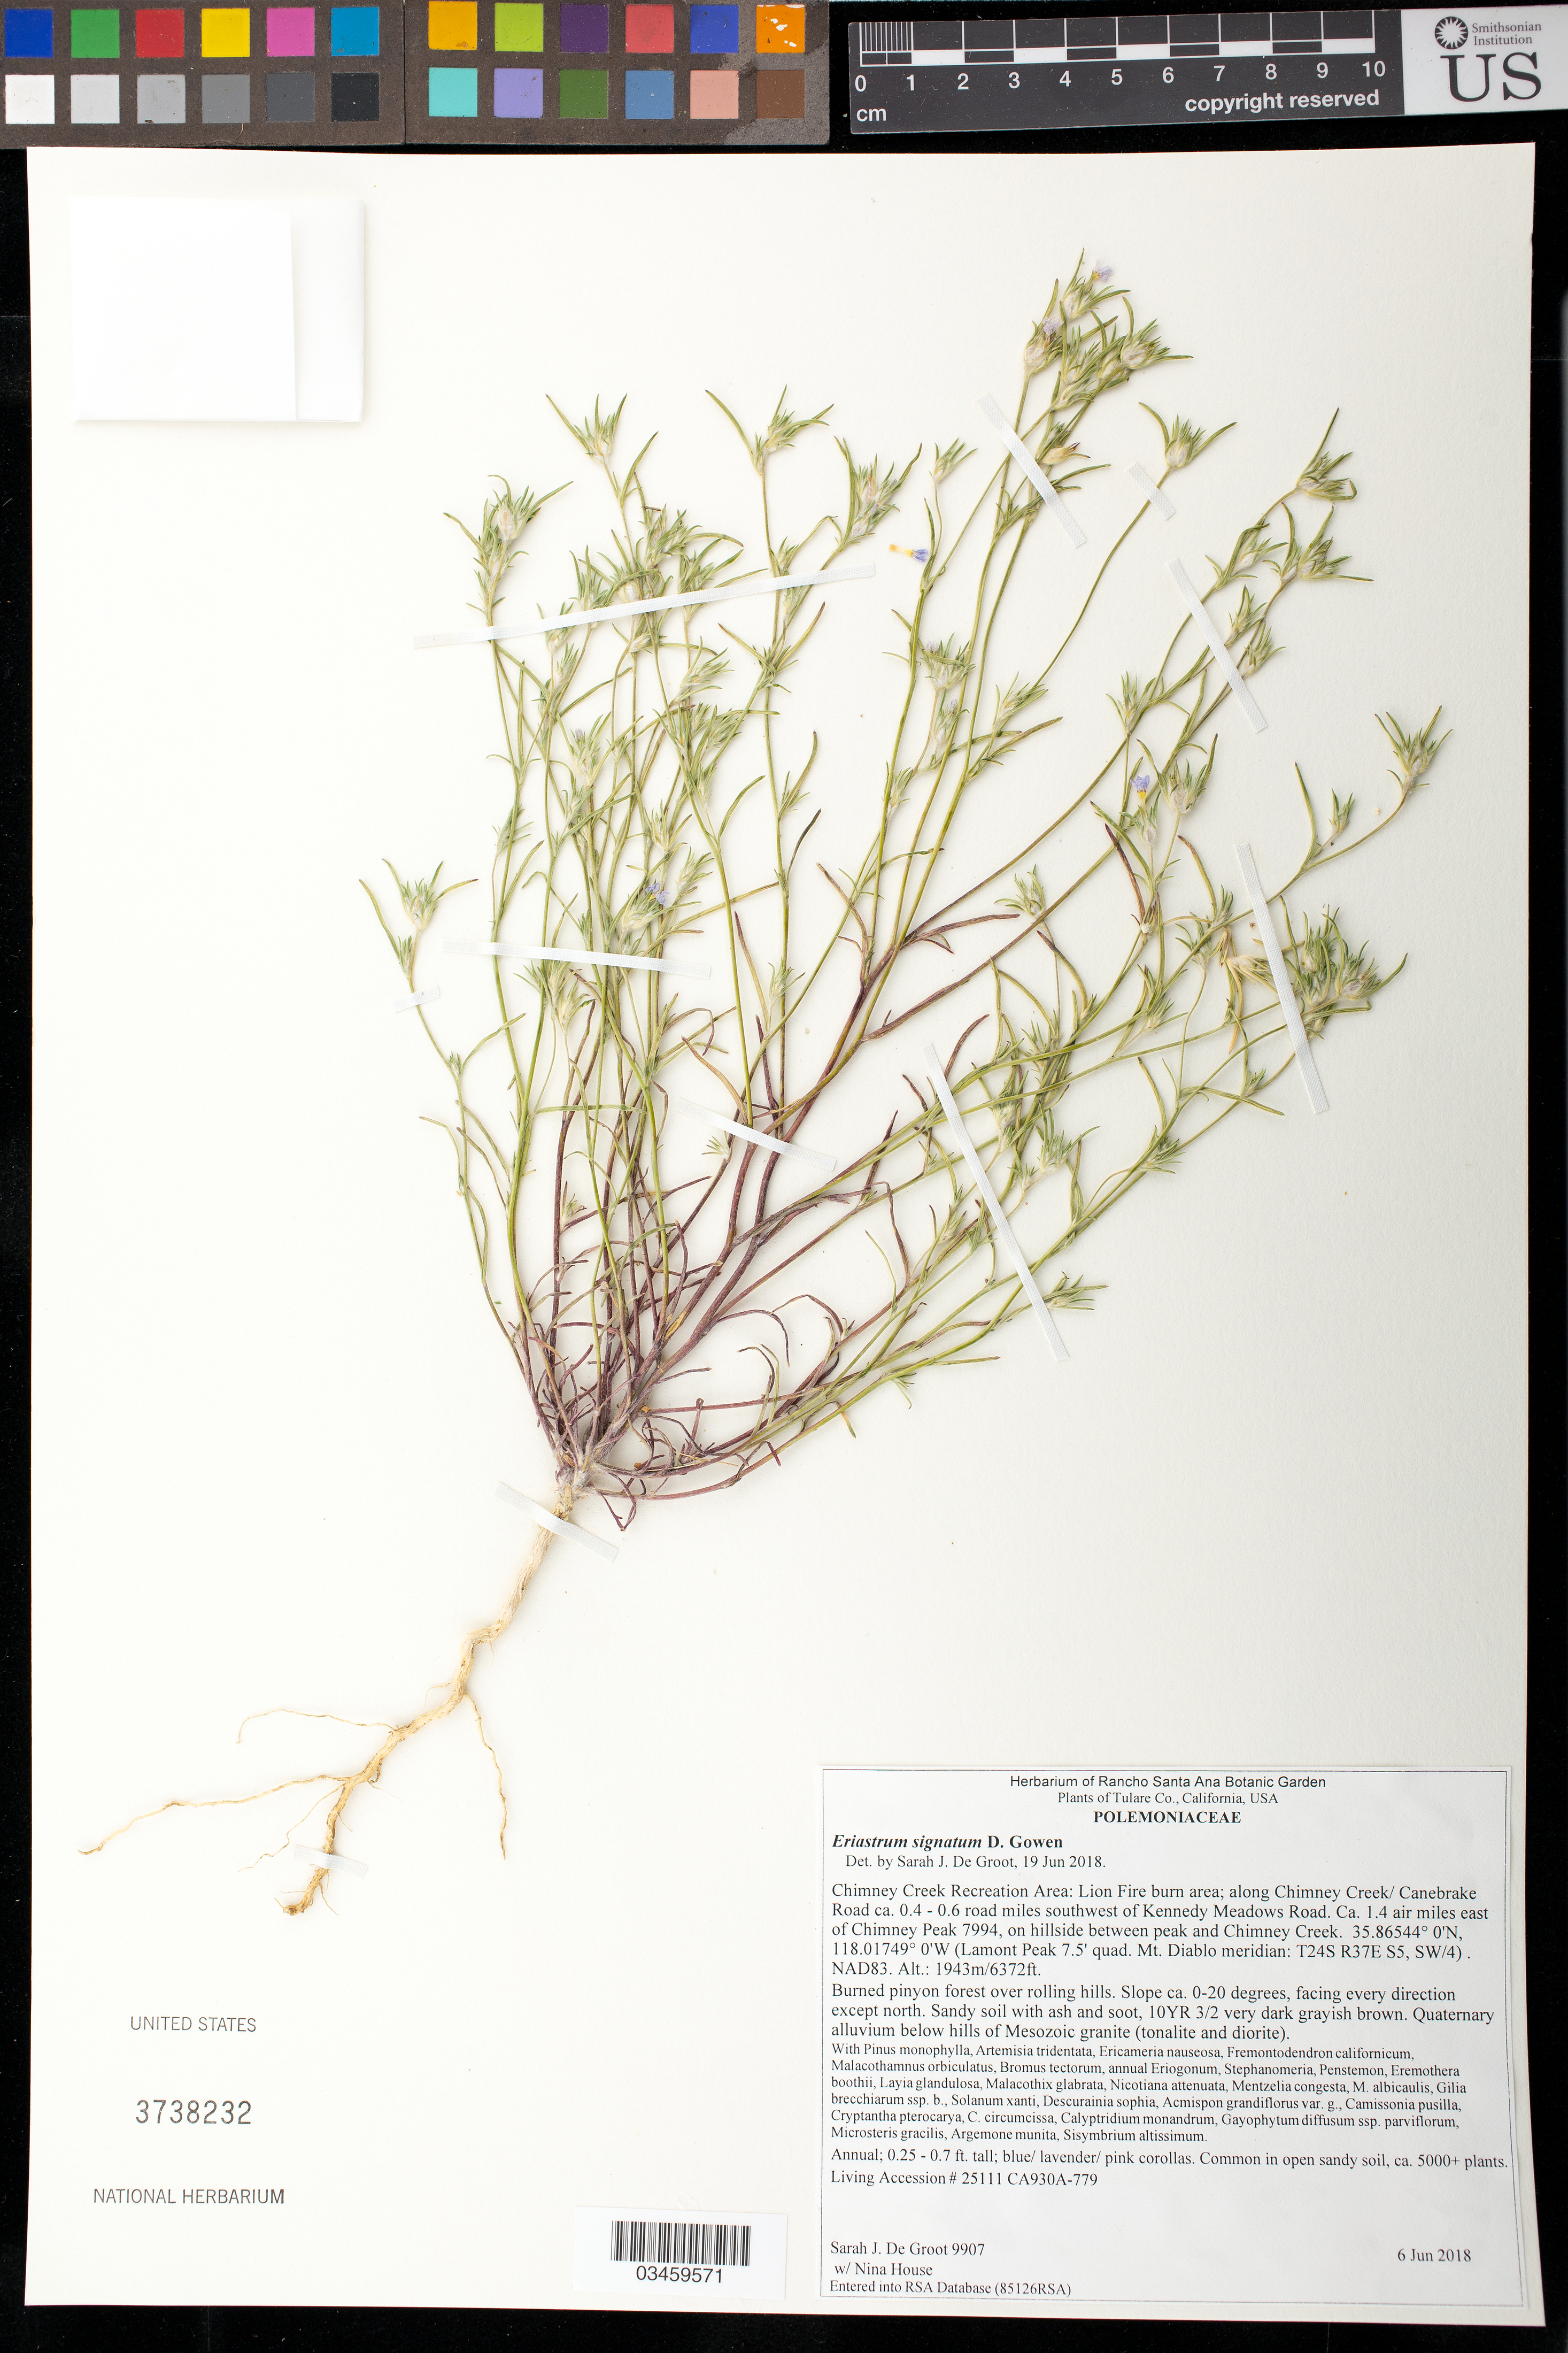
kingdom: Plantae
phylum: Tracheophyta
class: Magnoliopsida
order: Ericales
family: Polemoniaceae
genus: Eriastrum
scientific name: Eriastrum signatum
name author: D. Gowen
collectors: S. De Groot & N. House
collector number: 9907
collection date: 2018-06-06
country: United States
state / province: California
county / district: Tulare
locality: Chimney Creek Recreation Area, Lion Fire burn area, along Chimney Creek/Canebrake Rd 0.4-0.6 road mi. SW of Kennedy Meadows Rd, 1.4 mi. E of Chimney Peak 7994, on hillside between peak and Chimney Creek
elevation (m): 1943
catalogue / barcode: US 3738232